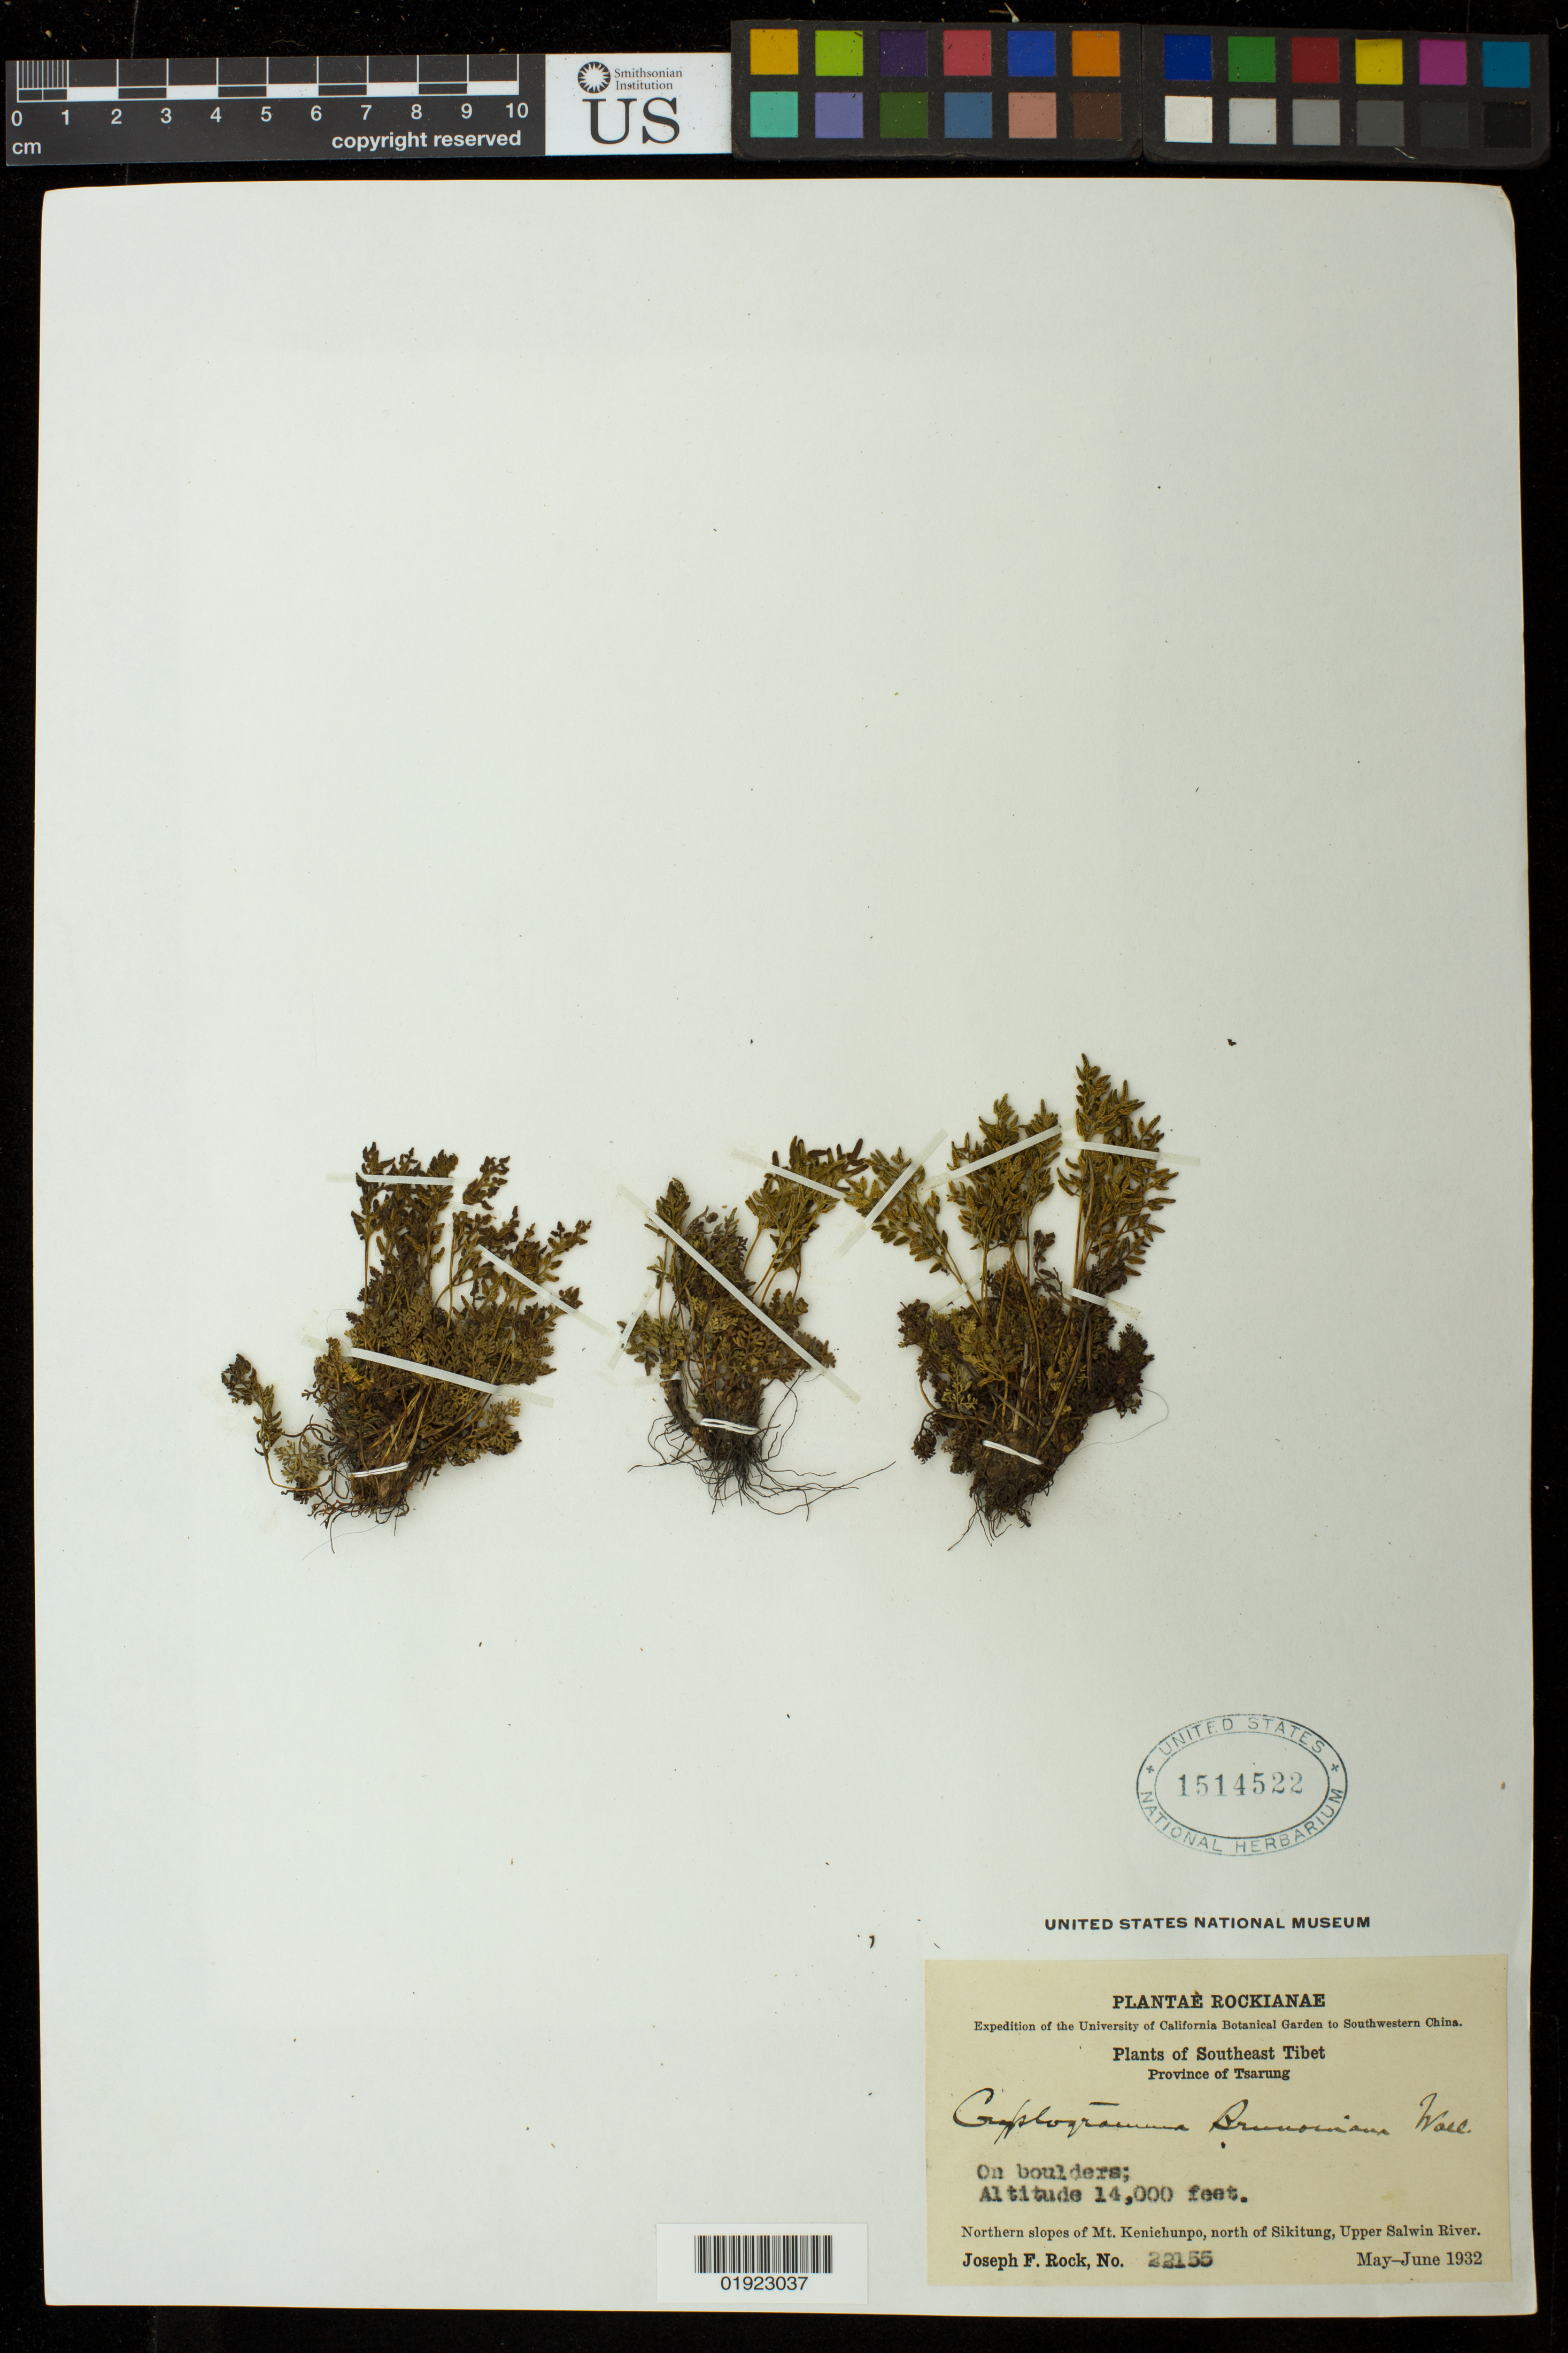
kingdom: Plantae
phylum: Tracheophyta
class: Polypodiopsida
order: Polypodiales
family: Pteridaceae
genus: Cryptogramma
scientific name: Cryptogramma brunoniana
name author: Wall. ex Hook. & Grev.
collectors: J. F. Rock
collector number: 22155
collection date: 1932-05/1932-06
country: China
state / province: Xizang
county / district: Tsarung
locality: Southeast Tibet. Northern slopes of Mt. Kenichunpo, north of Sikitung, Upper Salwin River.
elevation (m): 4267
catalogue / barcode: US 1514522